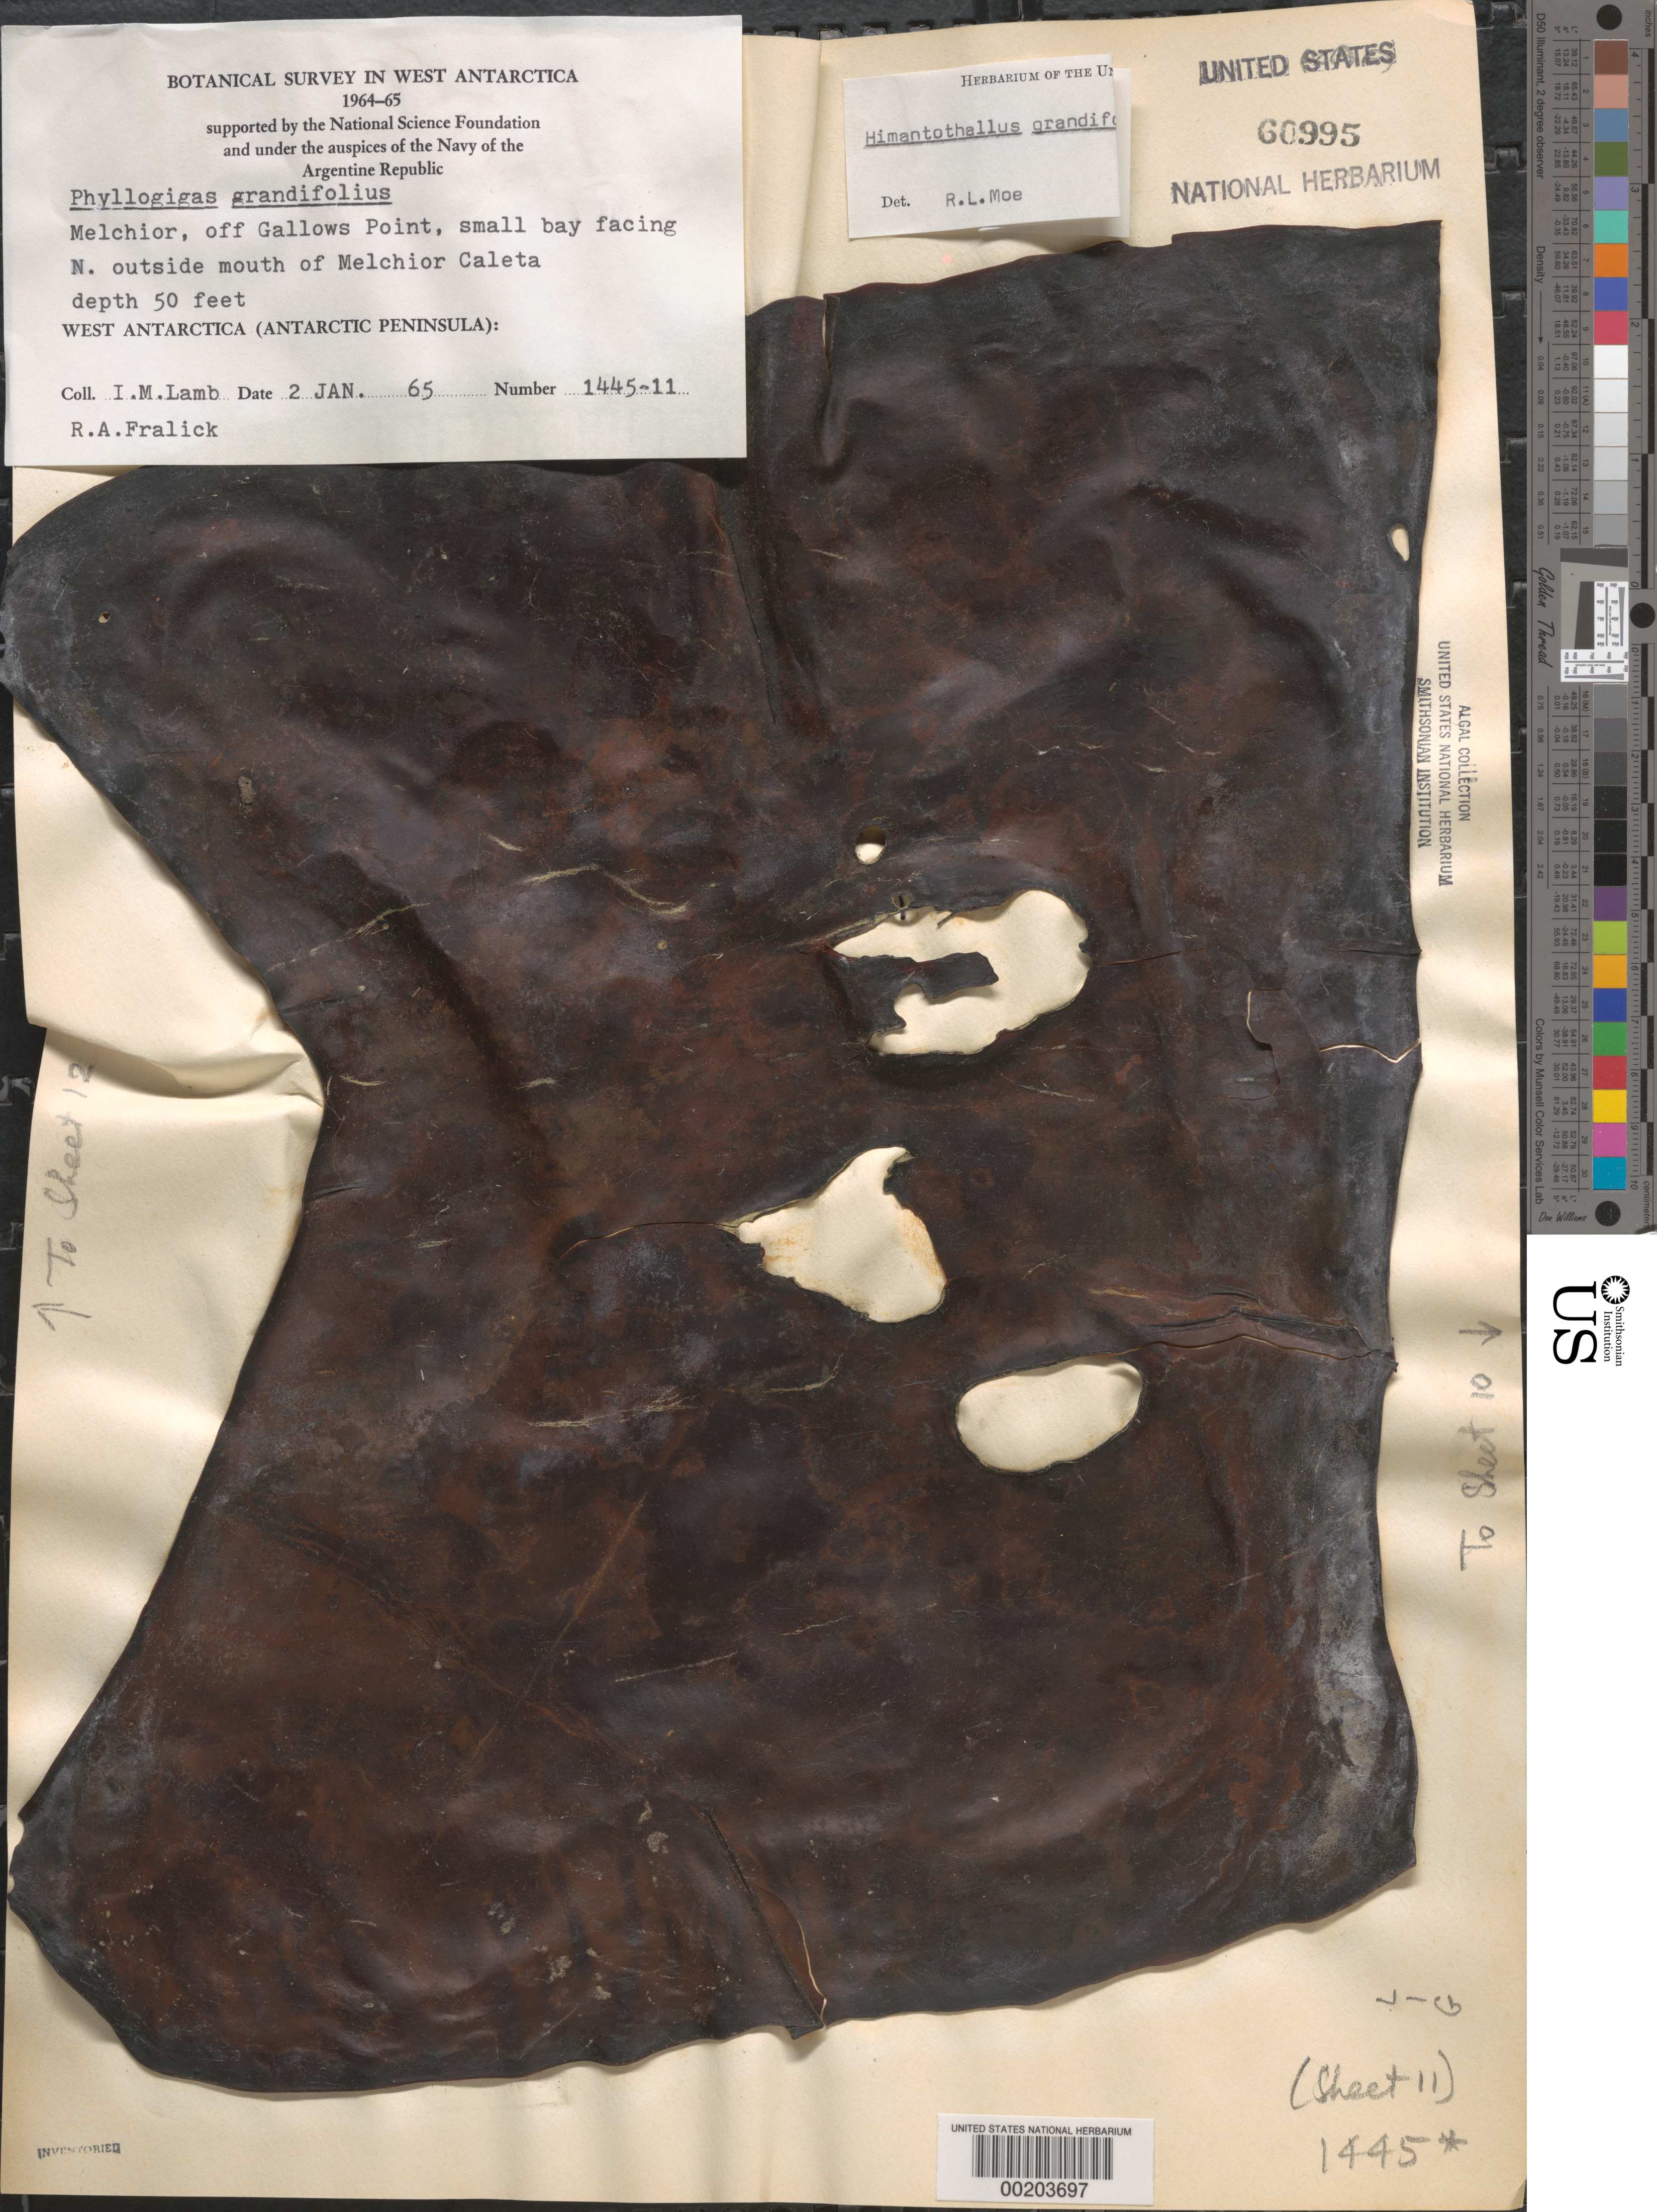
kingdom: Chromista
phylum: Ochrophyta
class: Phaeophyceae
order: Desmarestiales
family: Desmarestiaceae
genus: Himantothallus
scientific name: Himantothallus grandifolius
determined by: Moe, R. L.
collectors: I. M. Lamb & R. Fralick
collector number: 1445-11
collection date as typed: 02 Jan 1965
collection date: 1965-01-02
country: Antarctica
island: Gamma Island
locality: Off Gallows Point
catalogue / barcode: US 60995